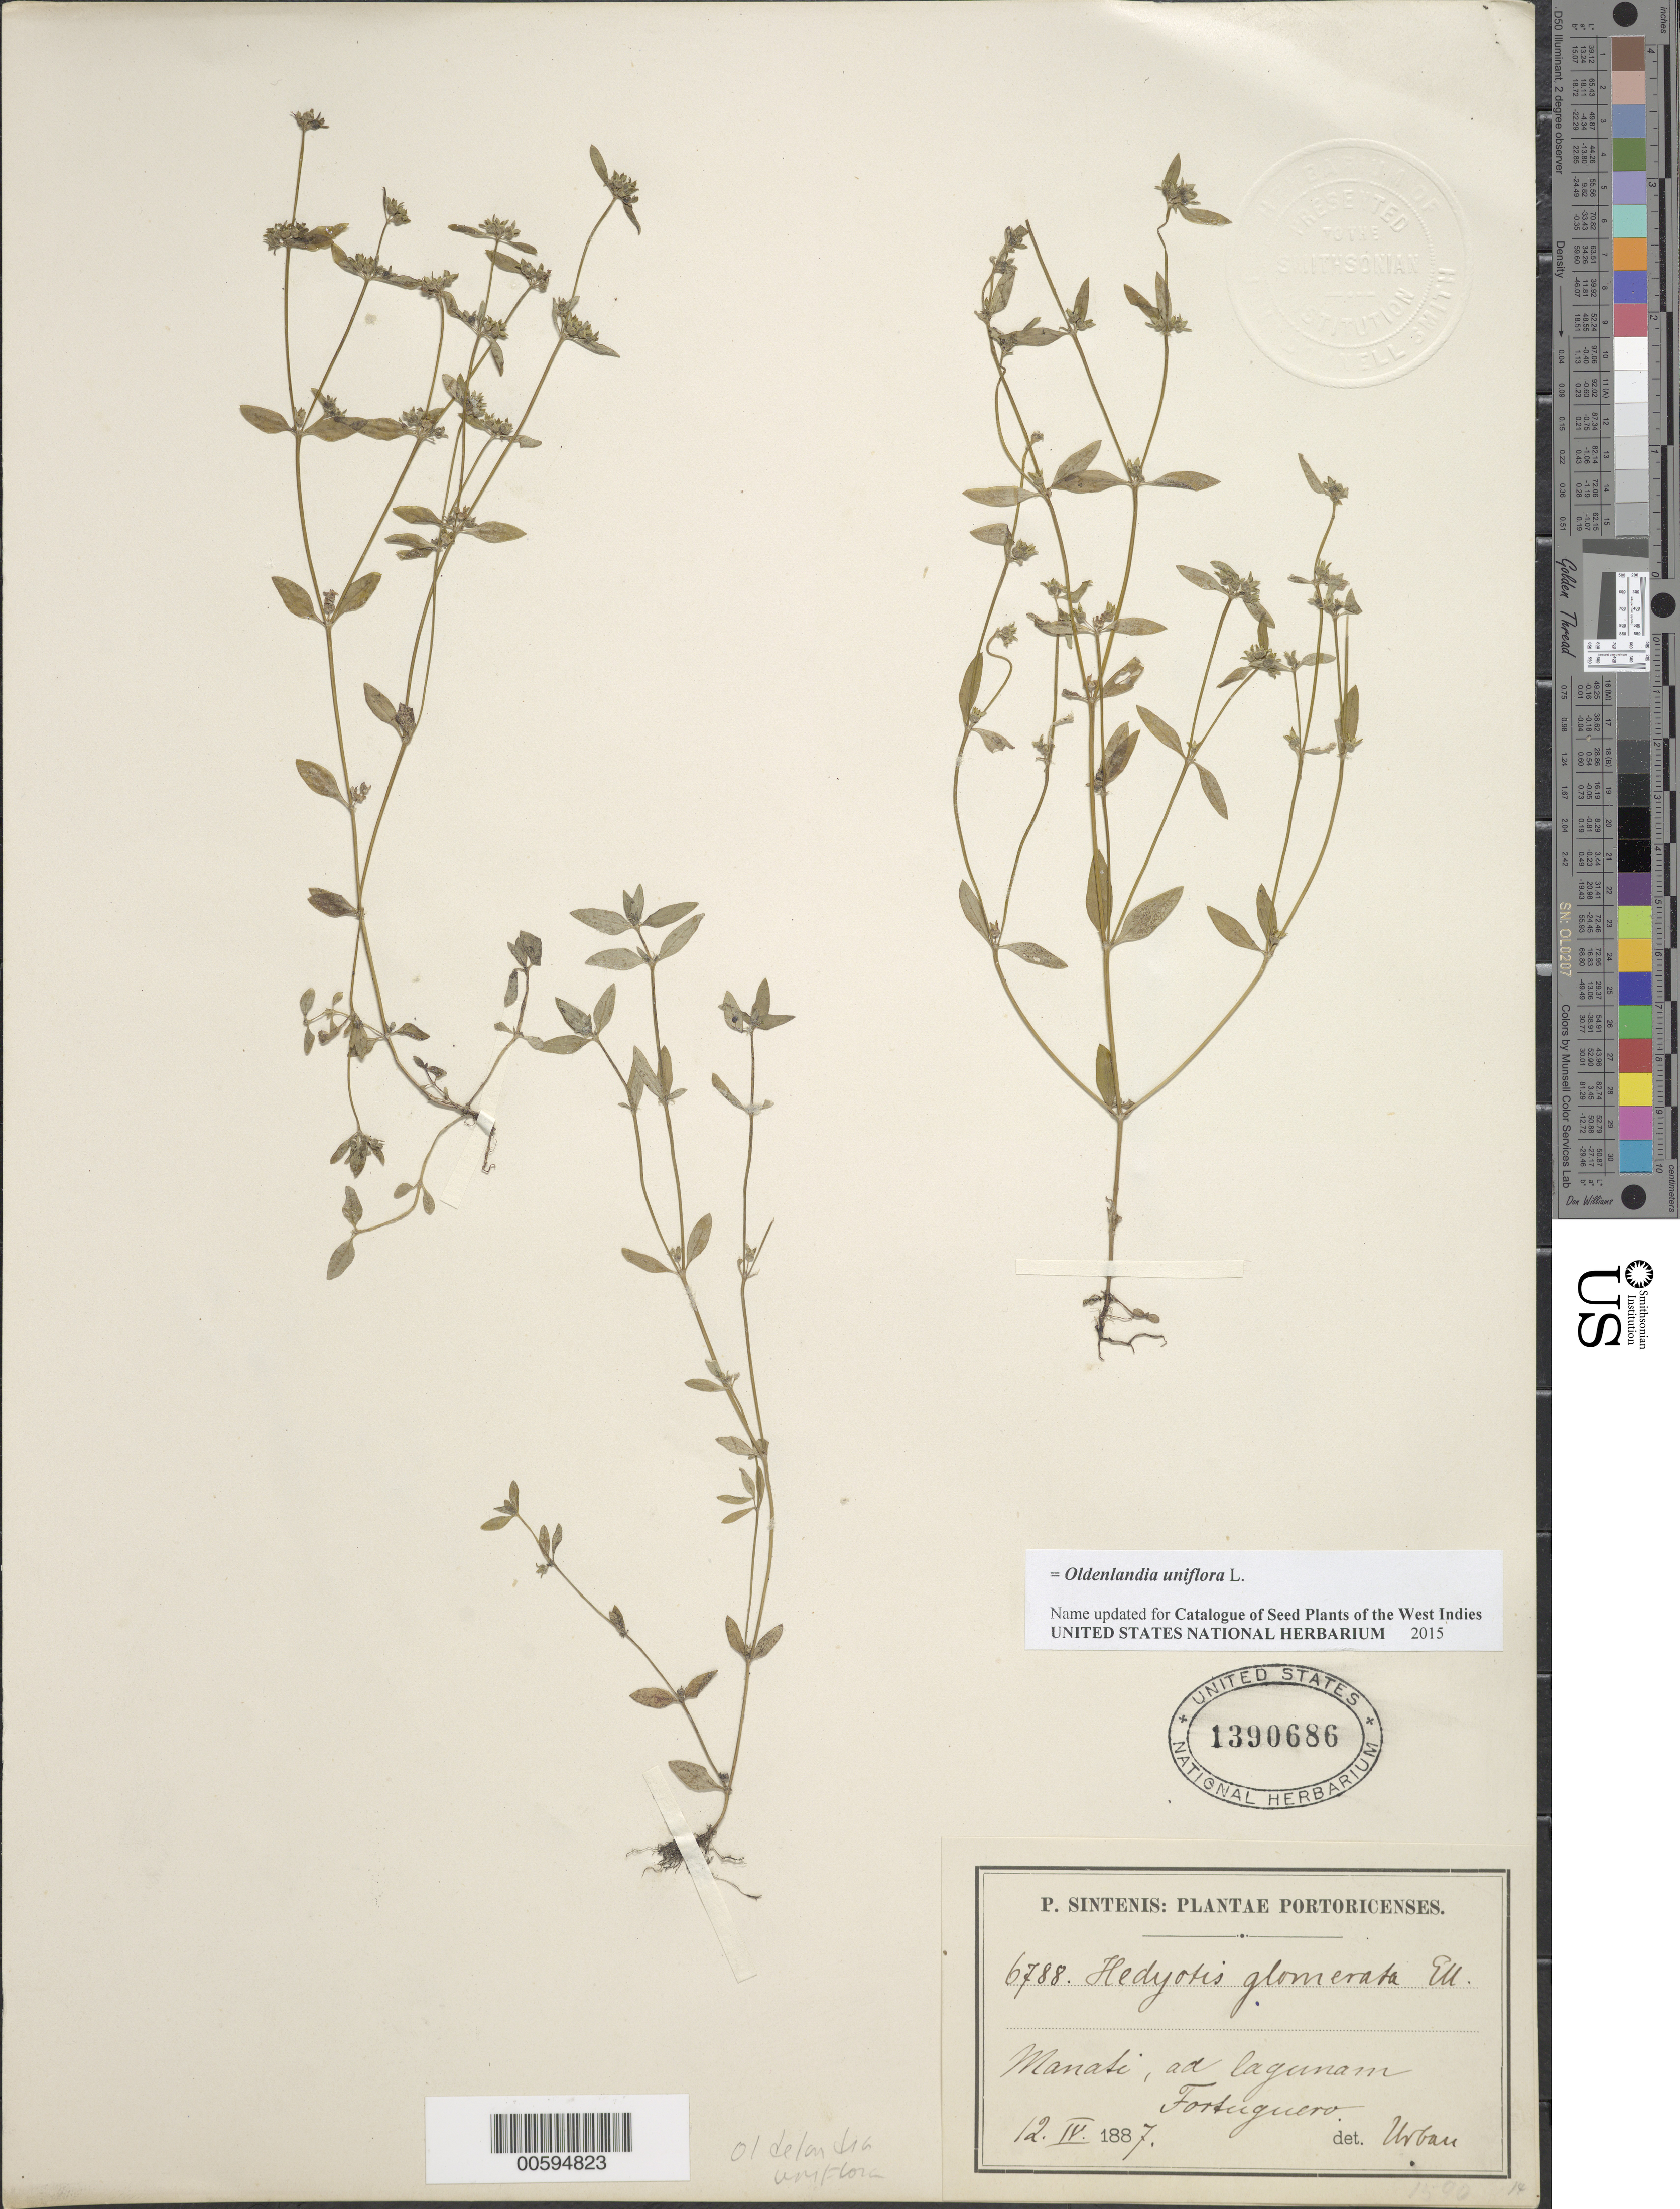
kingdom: Plantae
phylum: Tracheophyta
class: Magnoliopsida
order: Gentianales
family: Rubiaceae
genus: Oldenlandia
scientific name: Oldenlandia uniflora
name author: L.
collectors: P. Sintenis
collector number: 6788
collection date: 1887-04-12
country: Puerto Rico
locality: Portoricenses, Manati, ad lagunam, Fortuguero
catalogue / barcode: US 1390686